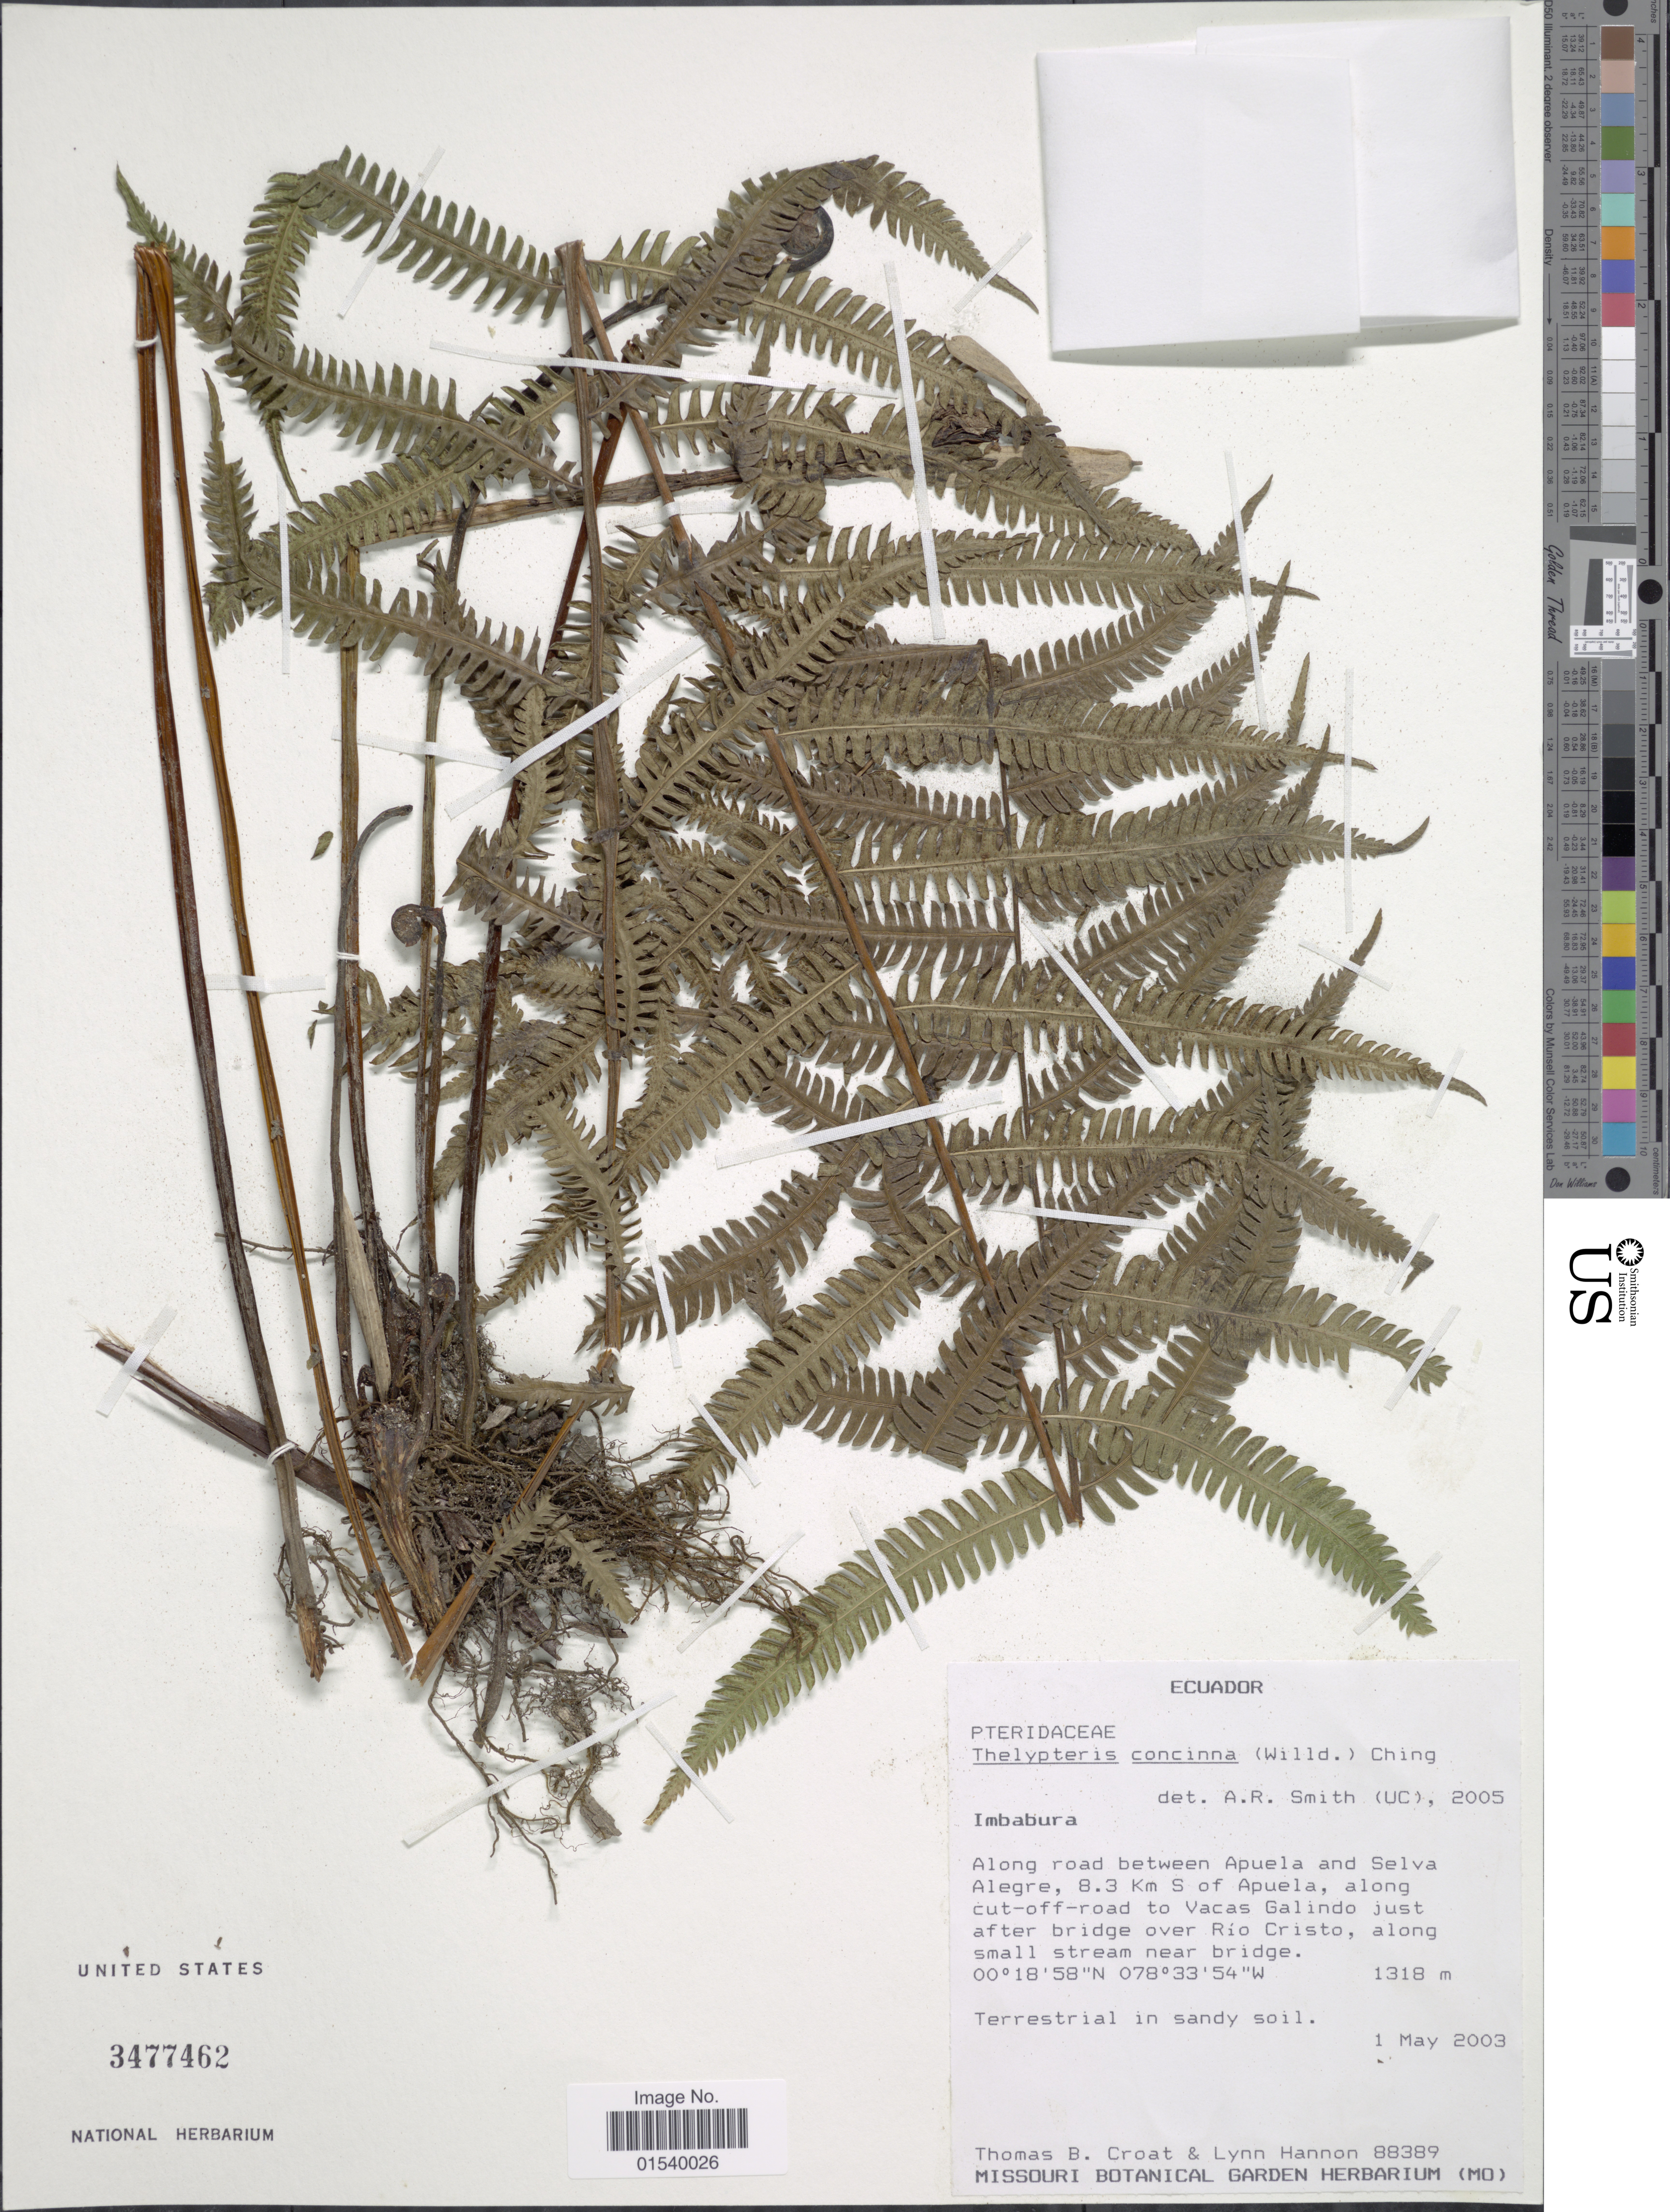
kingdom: Plantae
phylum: Tracheophyta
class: Polypodiopsida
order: Polypodiales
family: Thelypteridaceae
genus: Amauropelta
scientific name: Amauropelta concinna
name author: (Willd.) Pic. Serm.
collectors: T. B. Croat & L. Hannon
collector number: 88389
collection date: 2003-05-01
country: Ecuador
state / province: Imbabura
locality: Along road between Apuela and Selva Alegre, 8.3 Km S of Apuela, along cut-off-road to Vacas Galindo just after bridge over Río Cristo, along small stream near bridge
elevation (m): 1318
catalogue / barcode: US 3477462